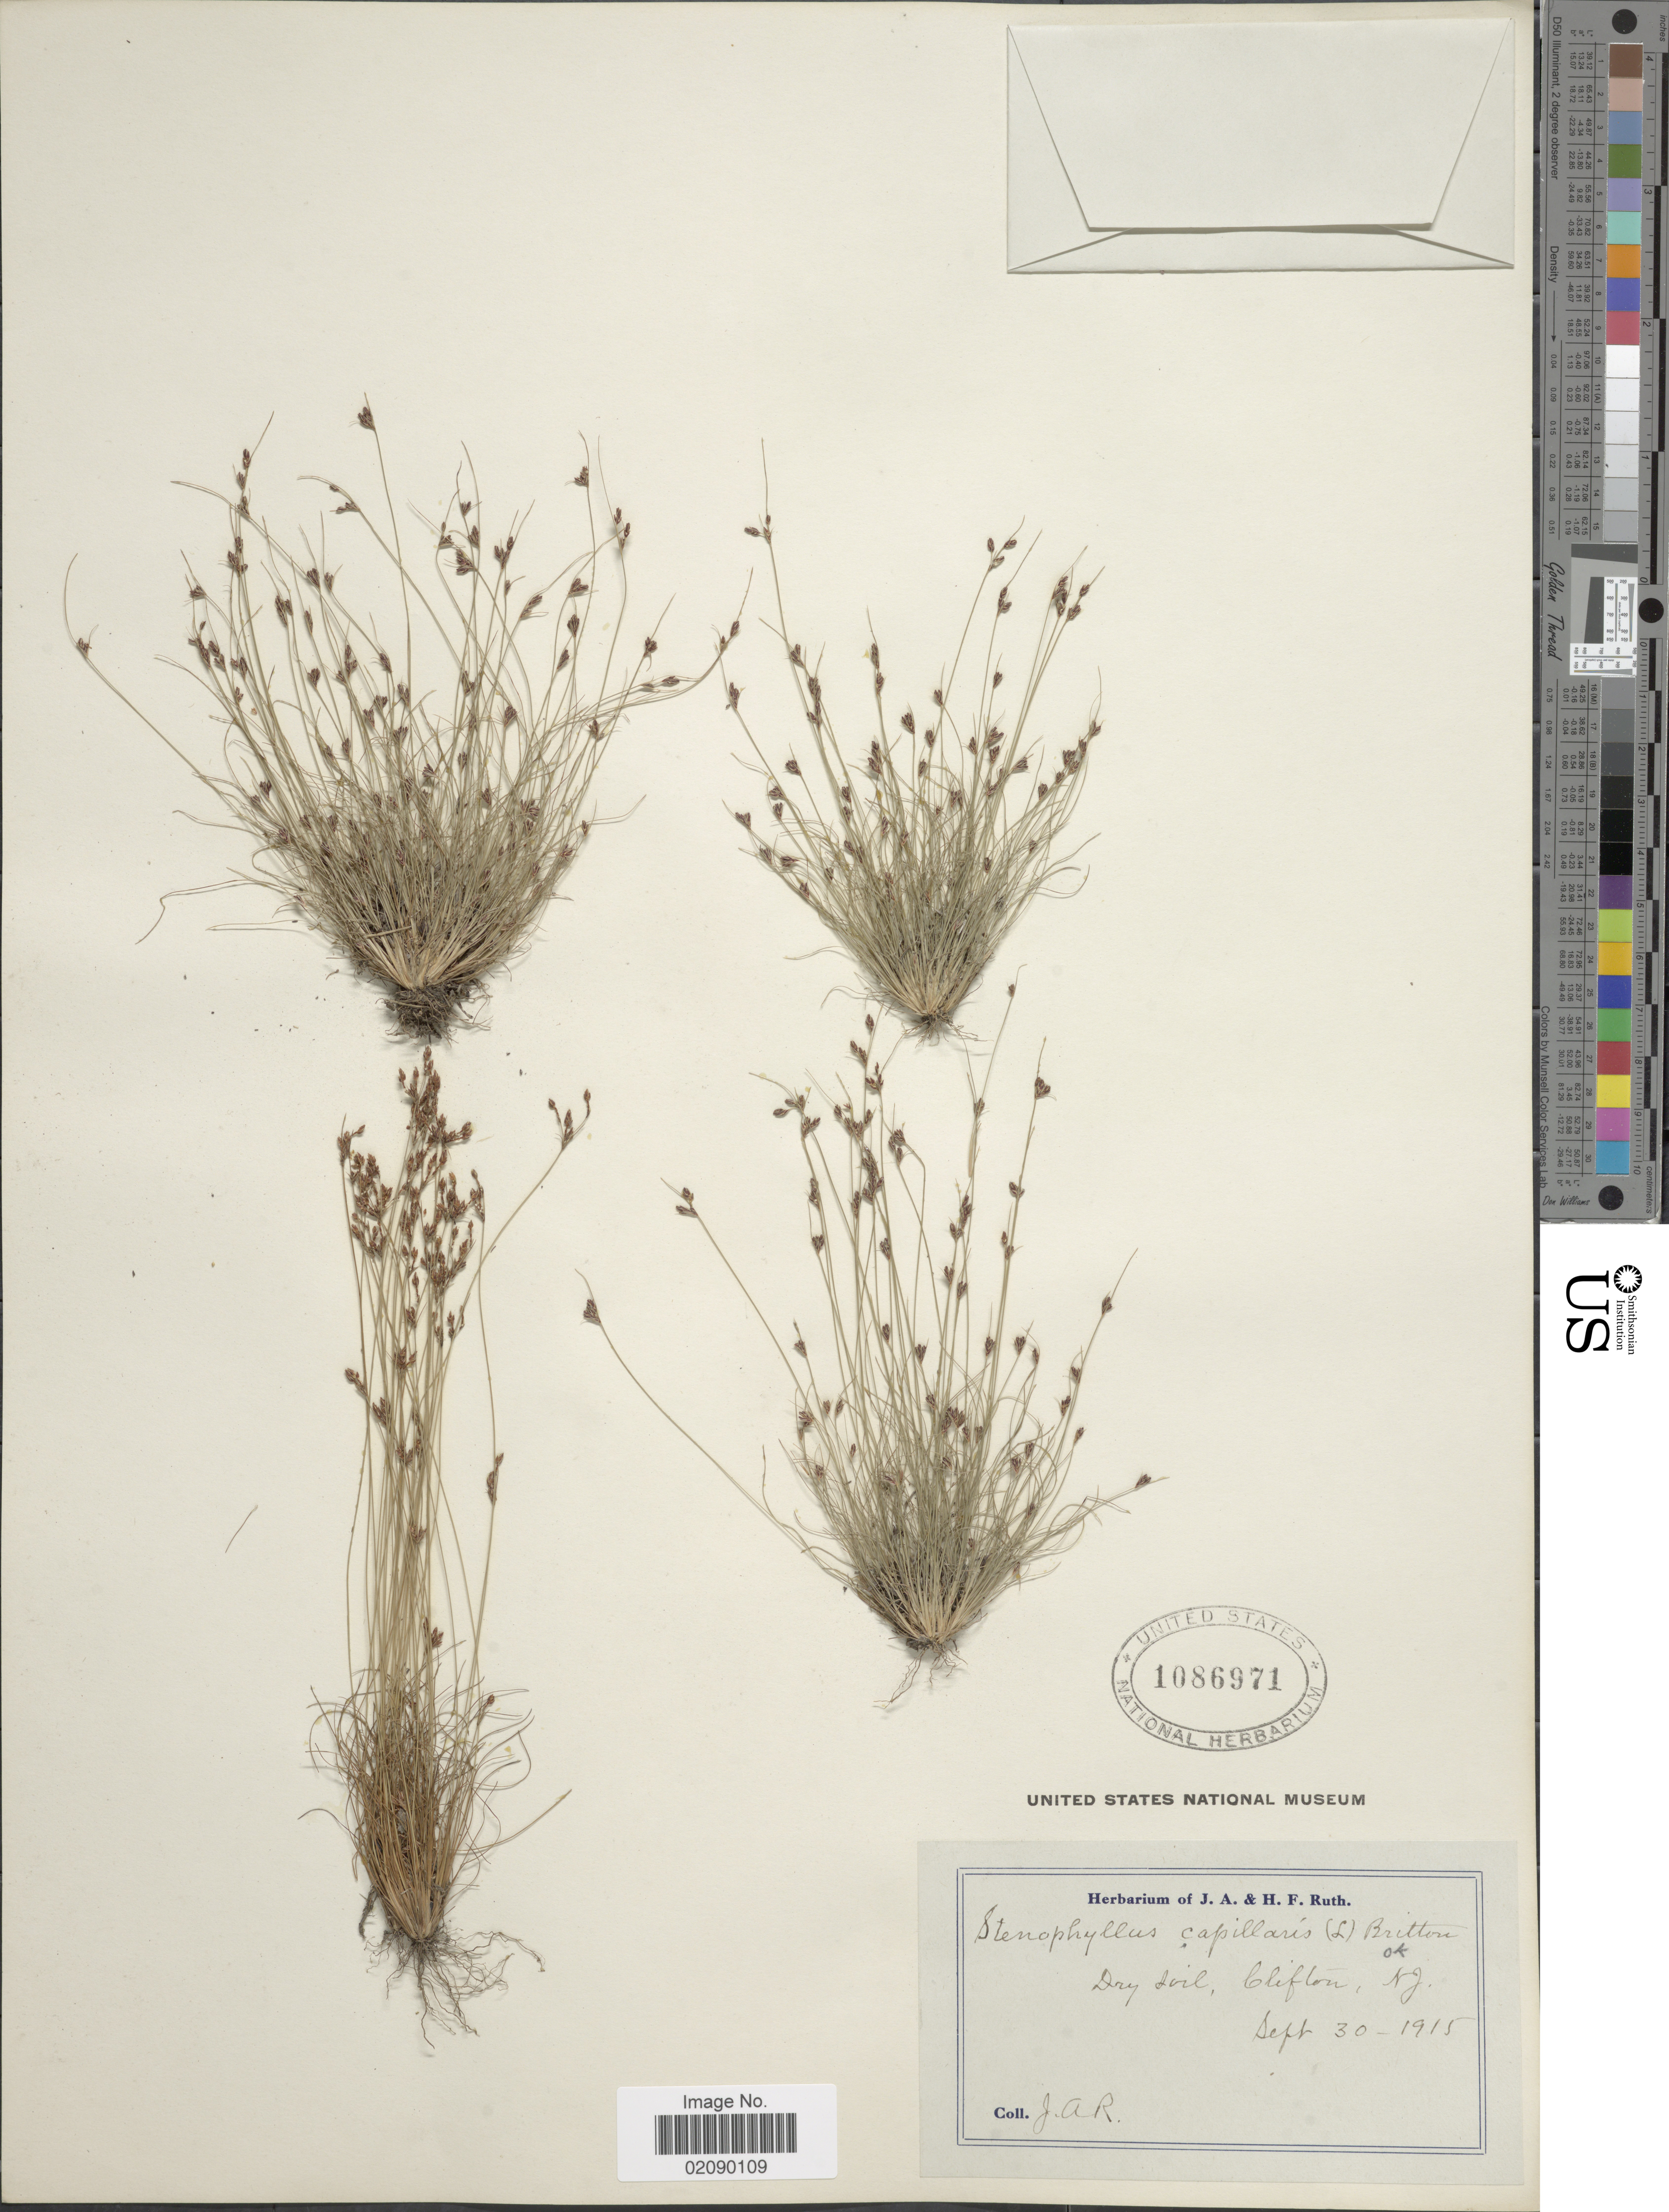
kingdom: Plantae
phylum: Tracheophyta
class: Liliopsida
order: Poales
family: Cyperaceae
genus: Bulbostylis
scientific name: Bulbostylis capillaris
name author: (L.) Kunth ex C.B. Clarke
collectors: J. Ruth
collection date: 1915-09-30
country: United States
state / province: New Jersey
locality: Dry soil, Clifton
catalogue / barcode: US 1086971